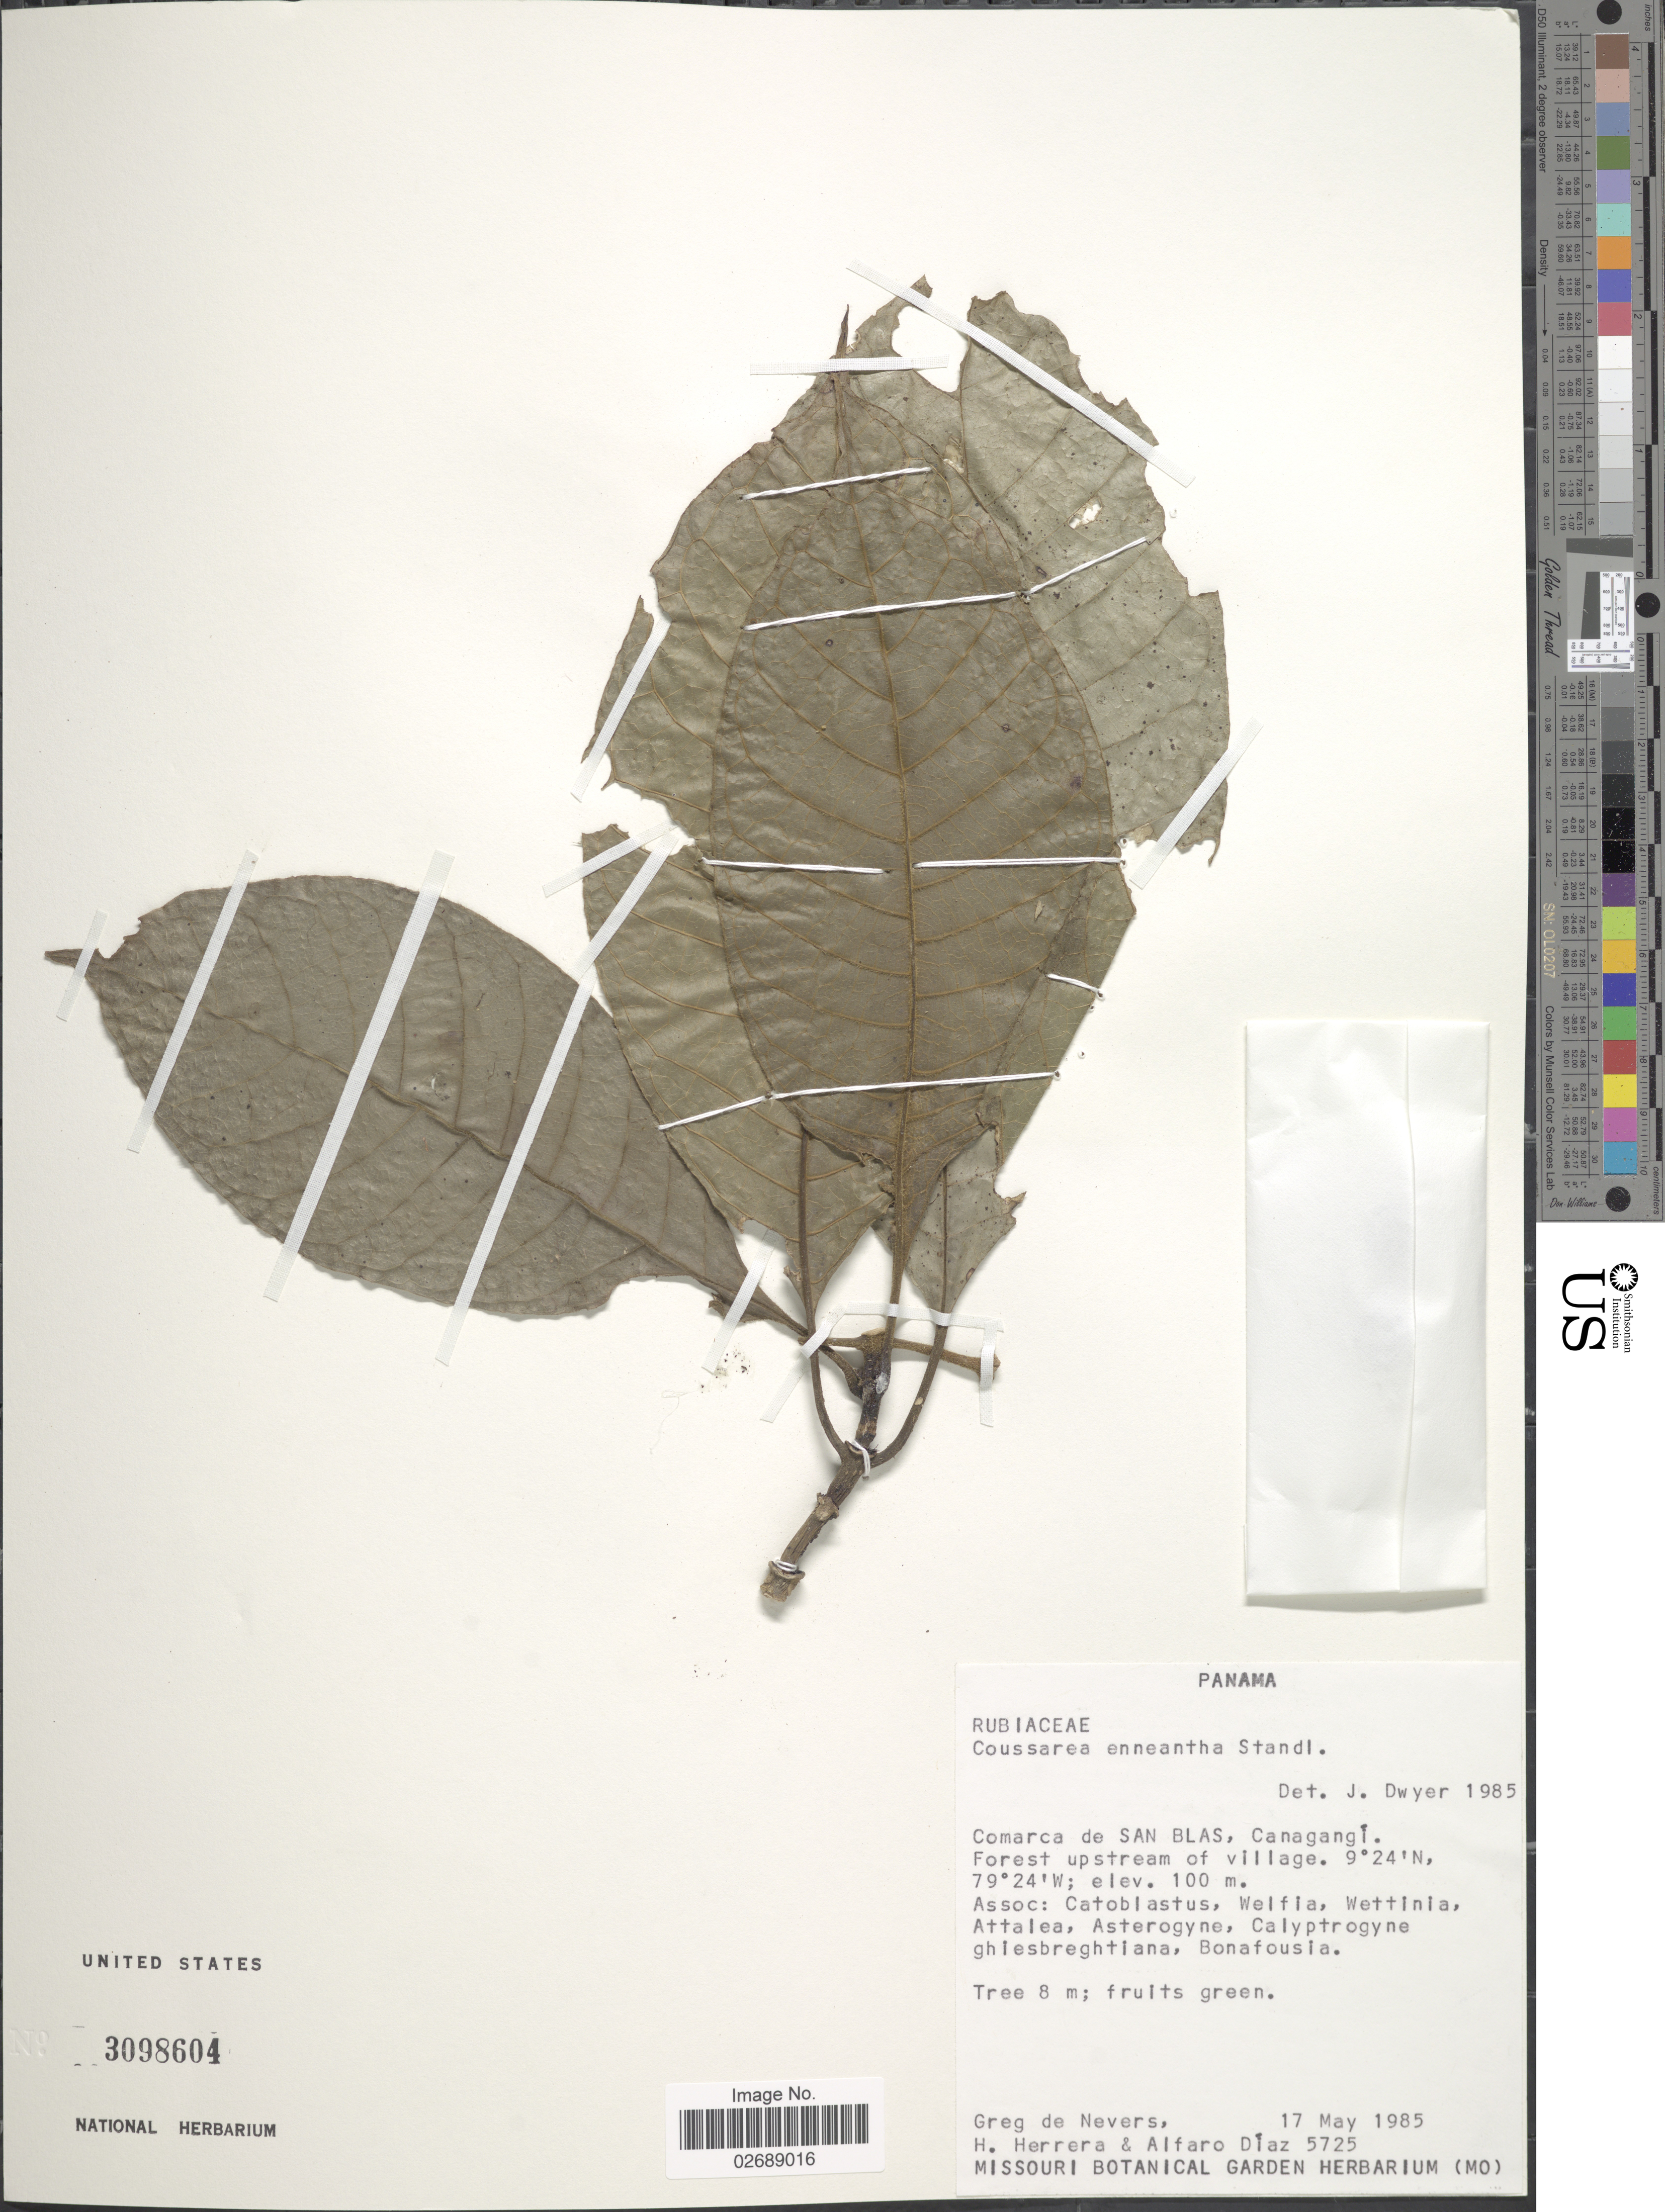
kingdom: Plantae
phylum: Tracheophyta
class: Magnoliopsida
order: Gentianales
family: Rubiaceae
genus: Coussarea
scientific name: Coussarea enneantha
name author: Standl.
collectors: G. Nevers, H. Herrera & A. Díaz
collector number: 5725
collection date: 1985-05-17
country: Panama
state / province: Kuna Yala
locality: Comarca de San Blas, Canagangi. Forest upstream of village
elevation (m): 100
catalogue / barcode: US 3098604